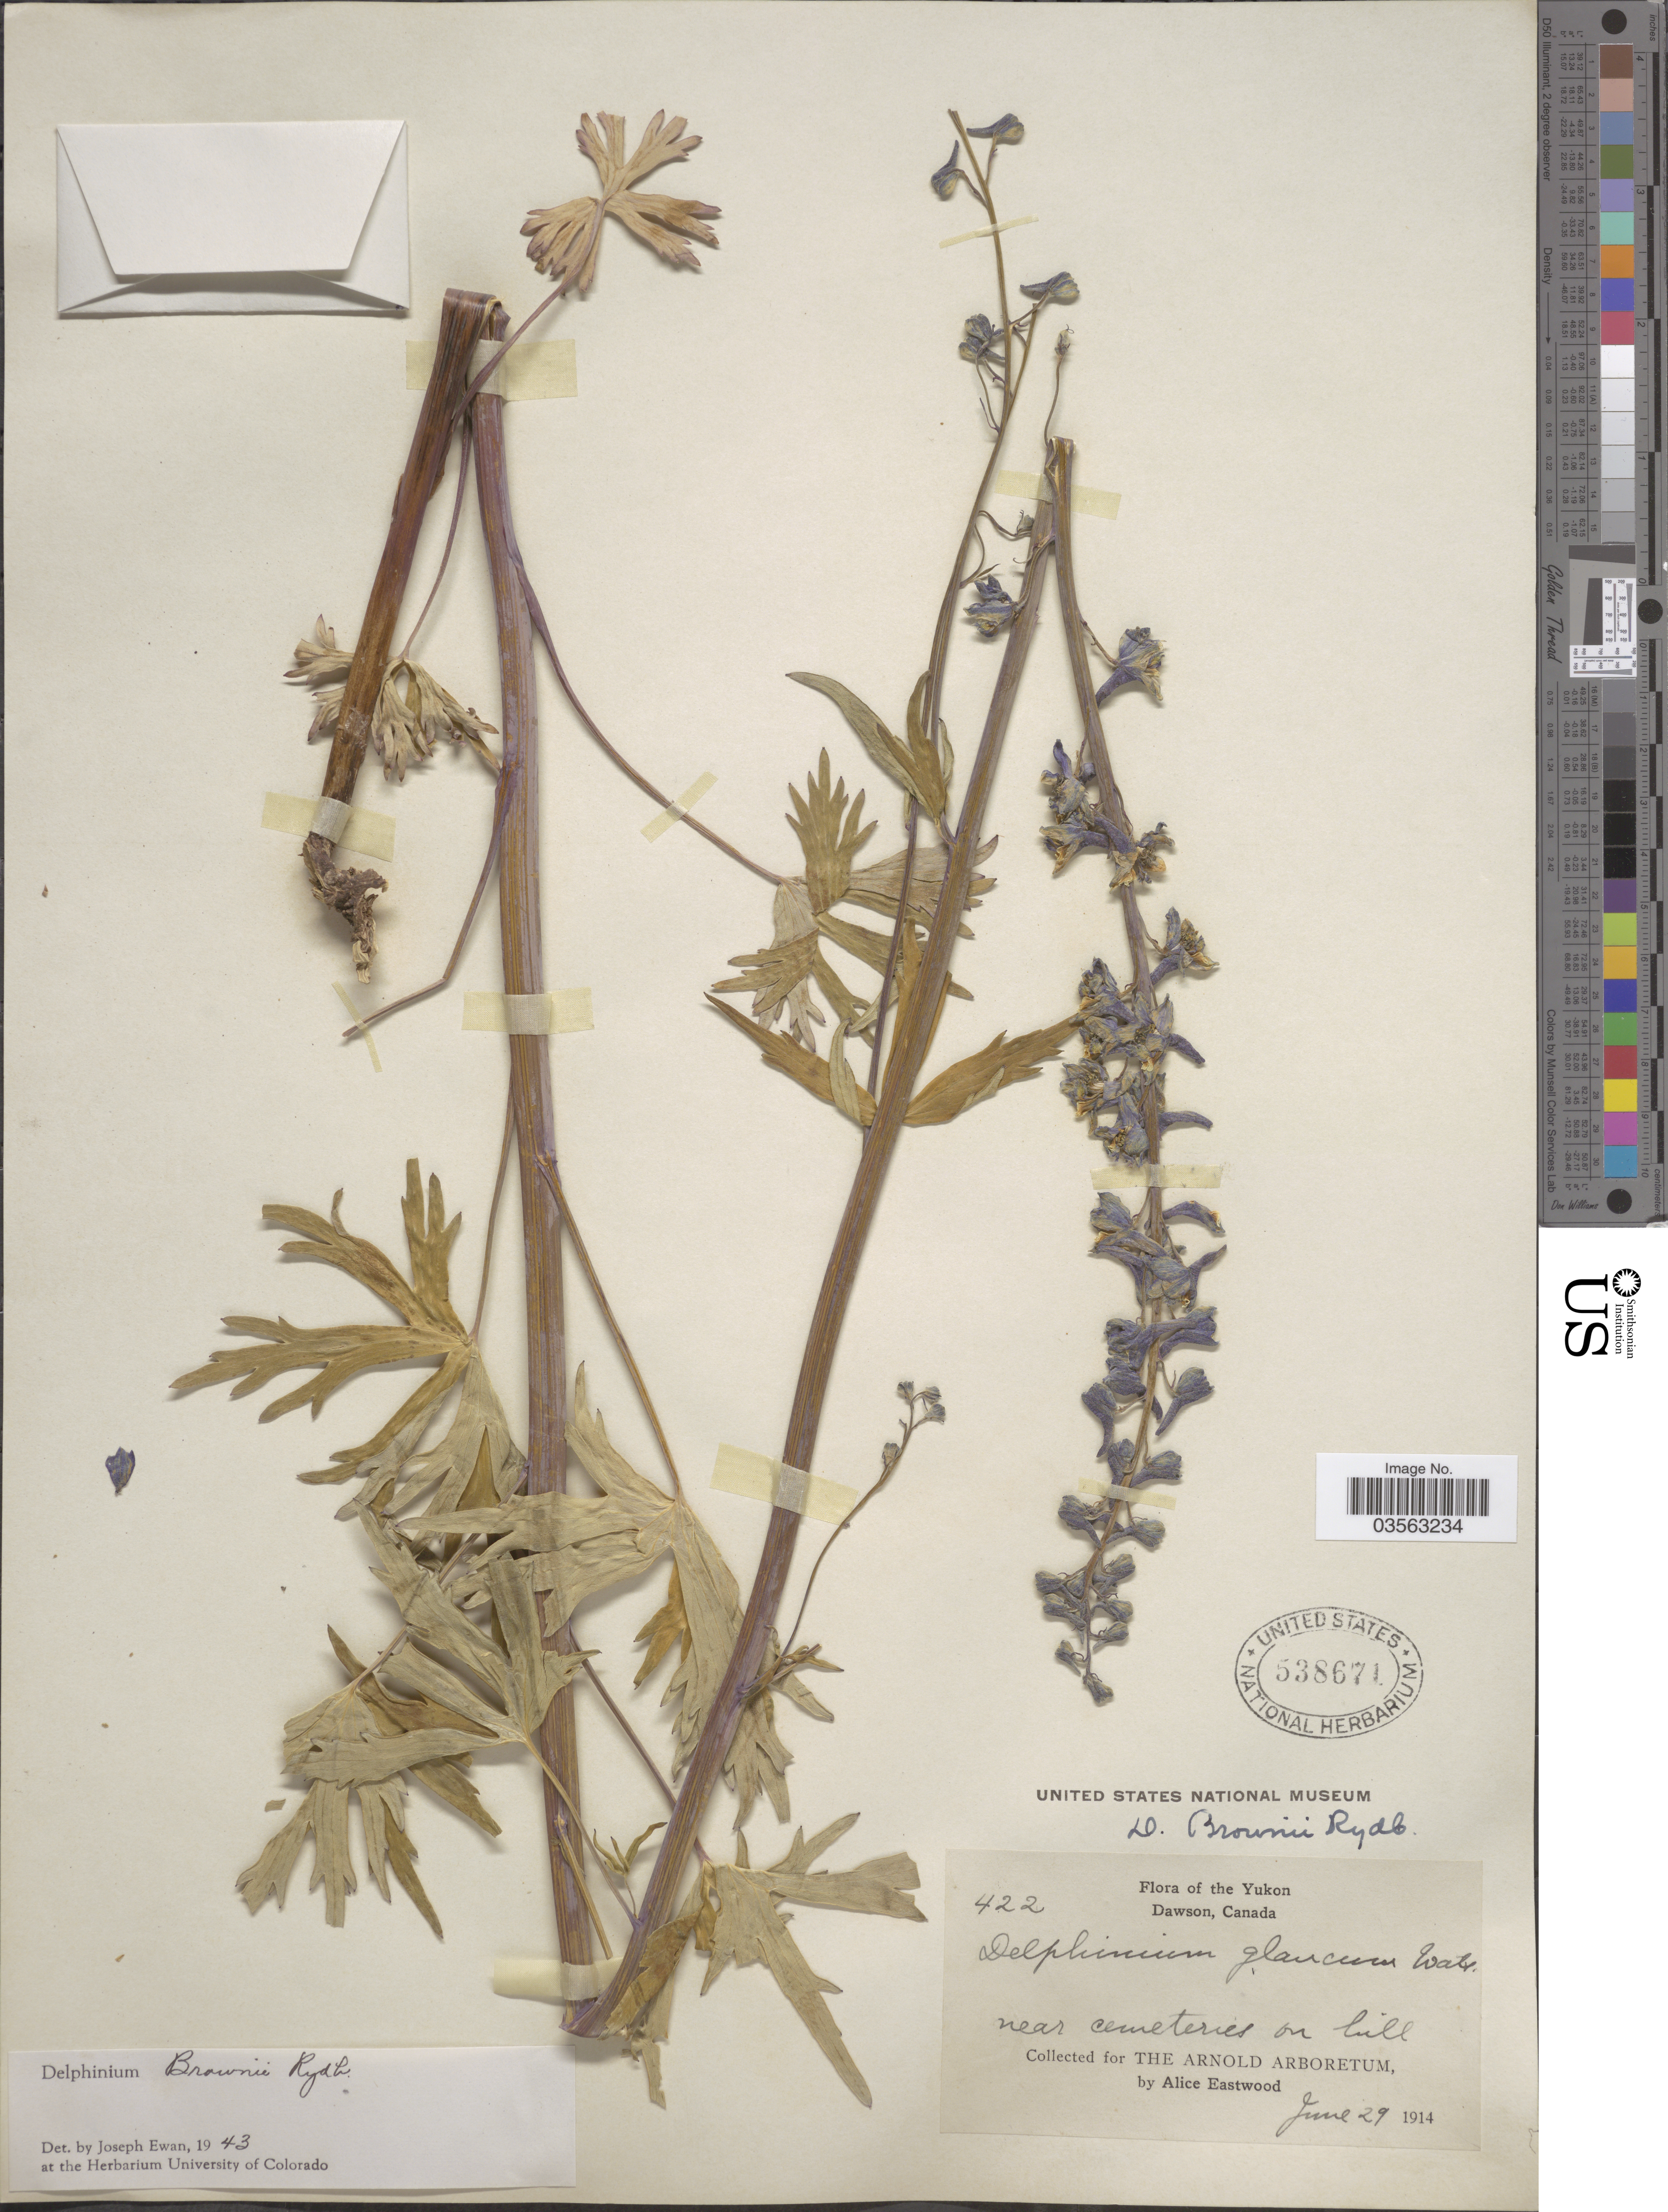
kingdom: Plantae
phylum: Tracheophyta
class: Magnoliopsida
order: Ranunculales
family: Ranunculaceae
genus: Delphinium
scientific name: Delphinium glaucum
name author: S. Watson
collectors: A. Eastwood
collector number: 422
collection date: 1914-06-29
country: Canada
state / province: Yukon Territory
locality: Yukon. Dawson. Near cemeteries on hill.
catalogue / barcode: US 538671